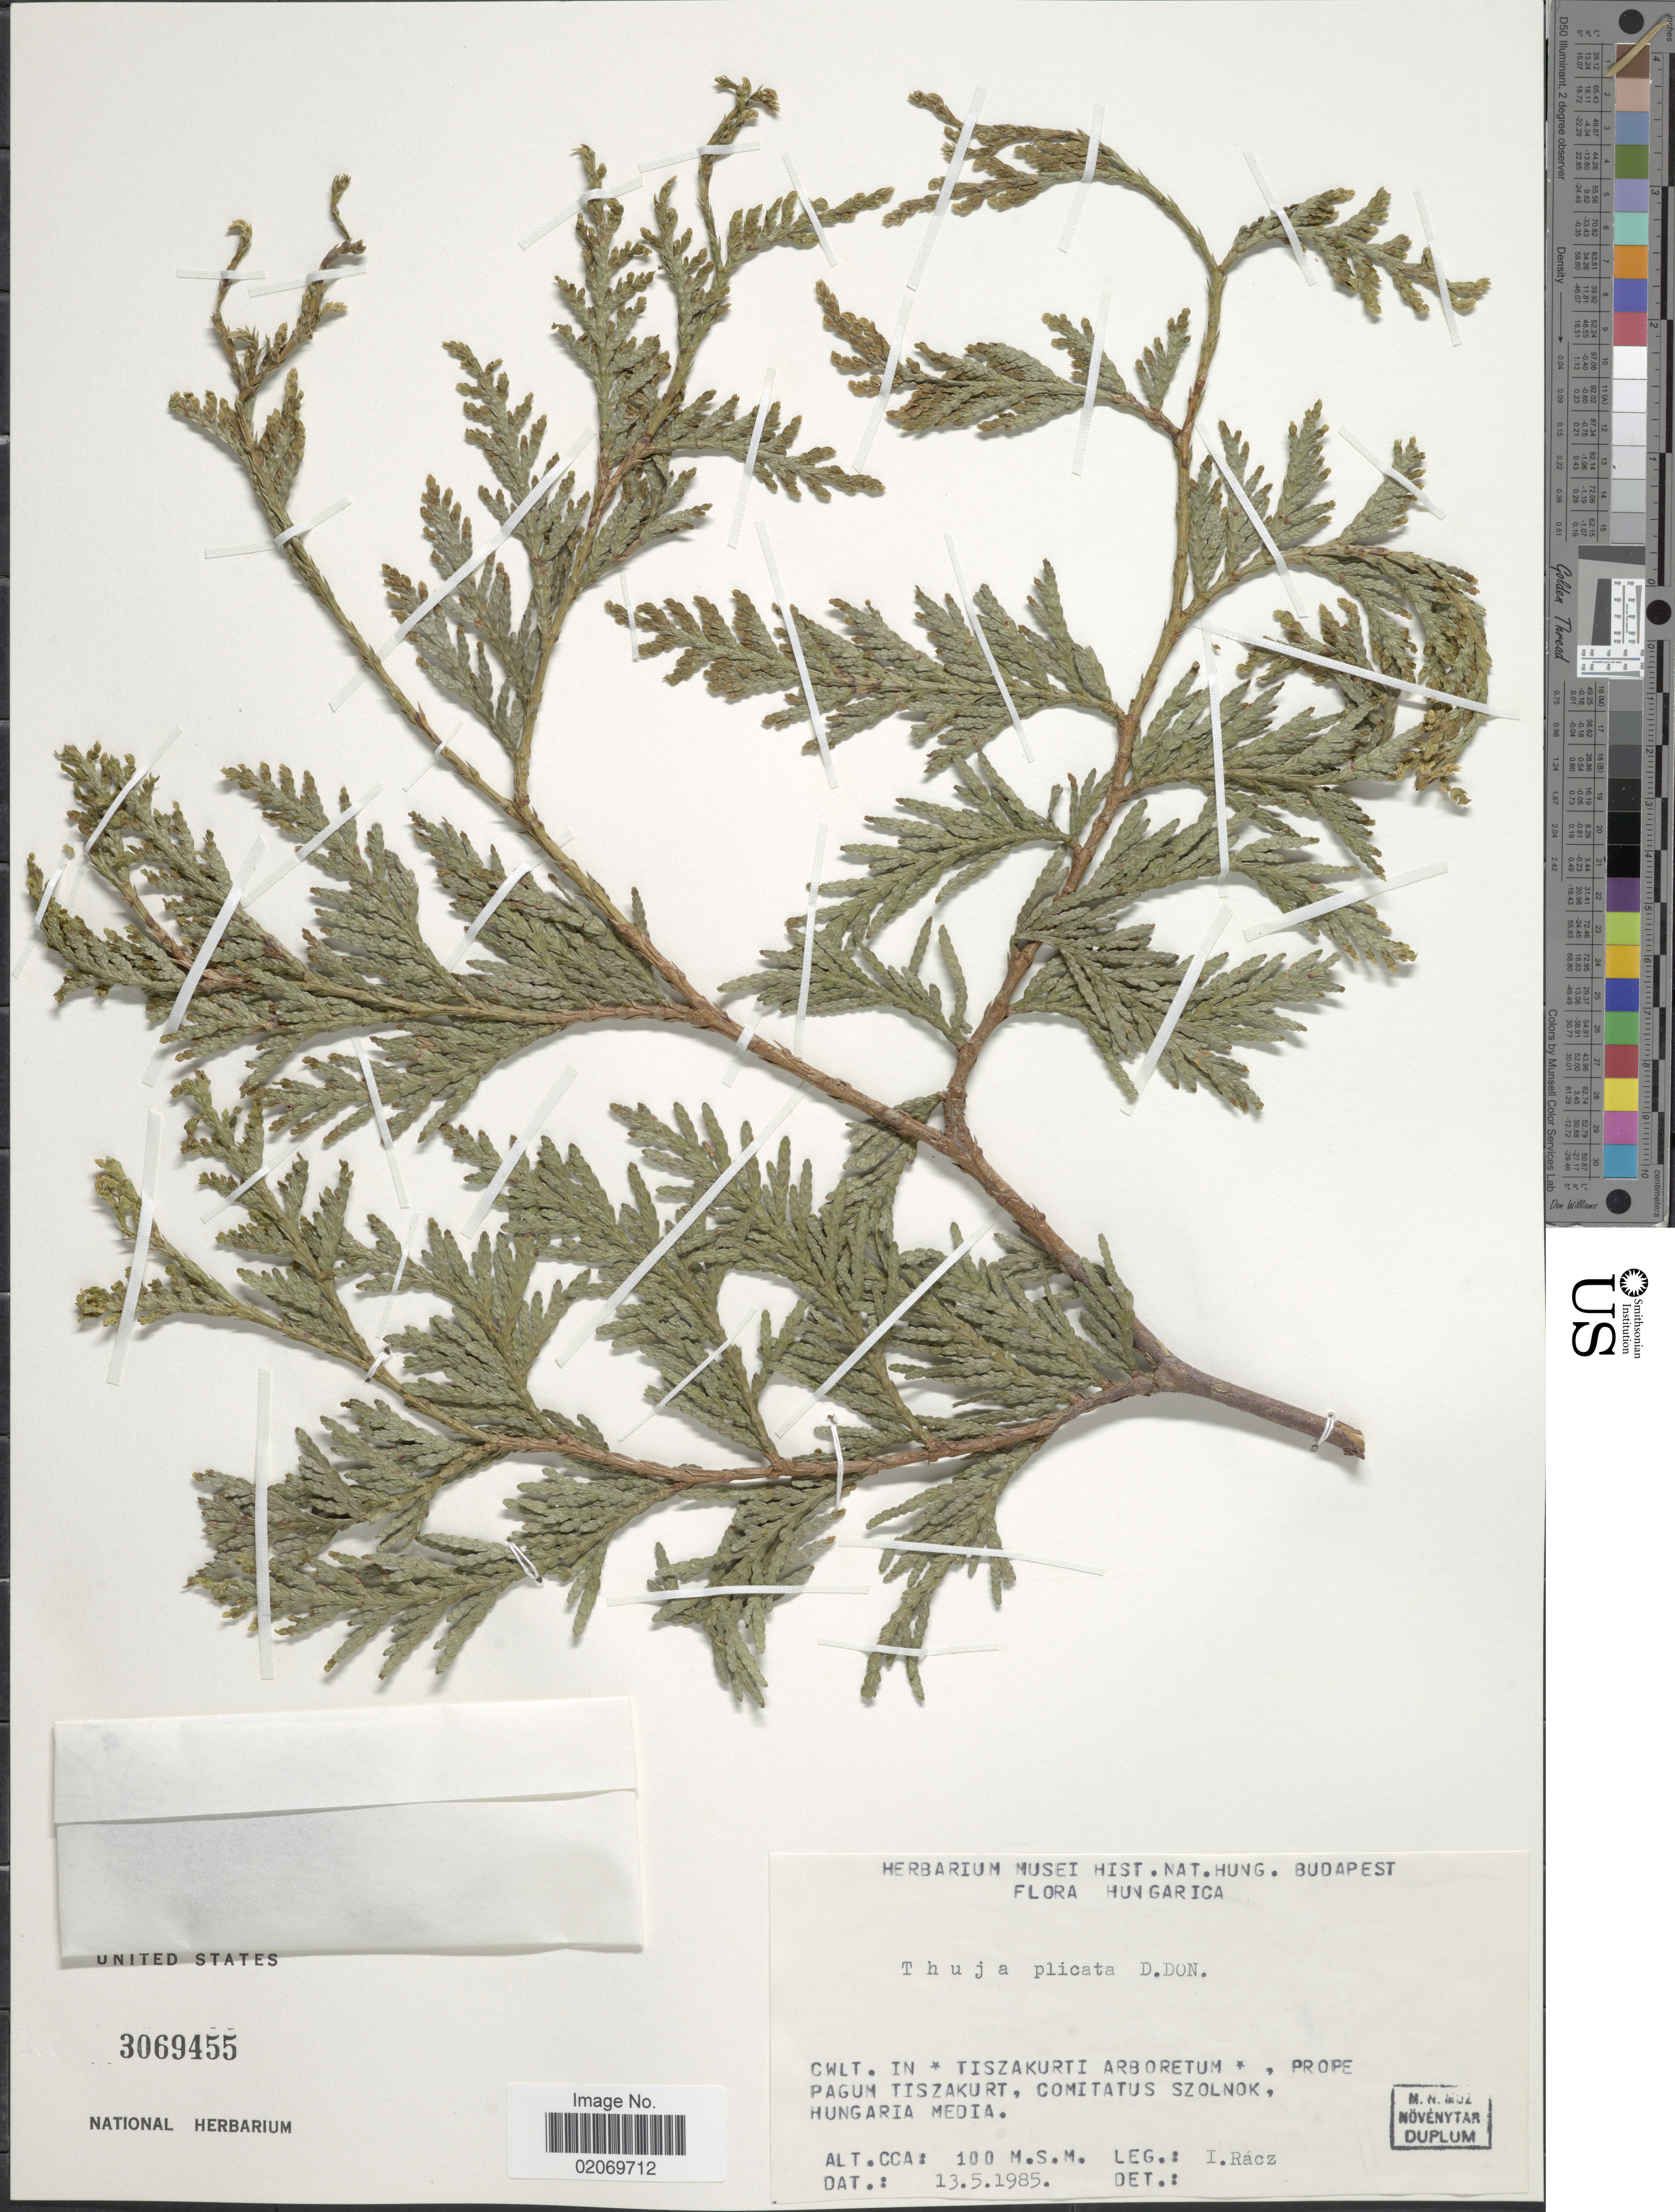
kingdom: Plantae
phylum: Tracheophyta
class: Pinopsida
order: Pinales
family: Cupressaceae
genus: Thuja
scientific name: Thuja plicata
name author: Donn & D. Don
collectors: I. Rácz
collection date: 1985-05-13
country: Hungary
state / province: Szolnok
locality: Tiszakurii Arboretum, prope Pagum Tiszakuri, Comitatus Szolnok, Hungaria Media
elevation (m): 100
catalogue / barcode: US 3069455